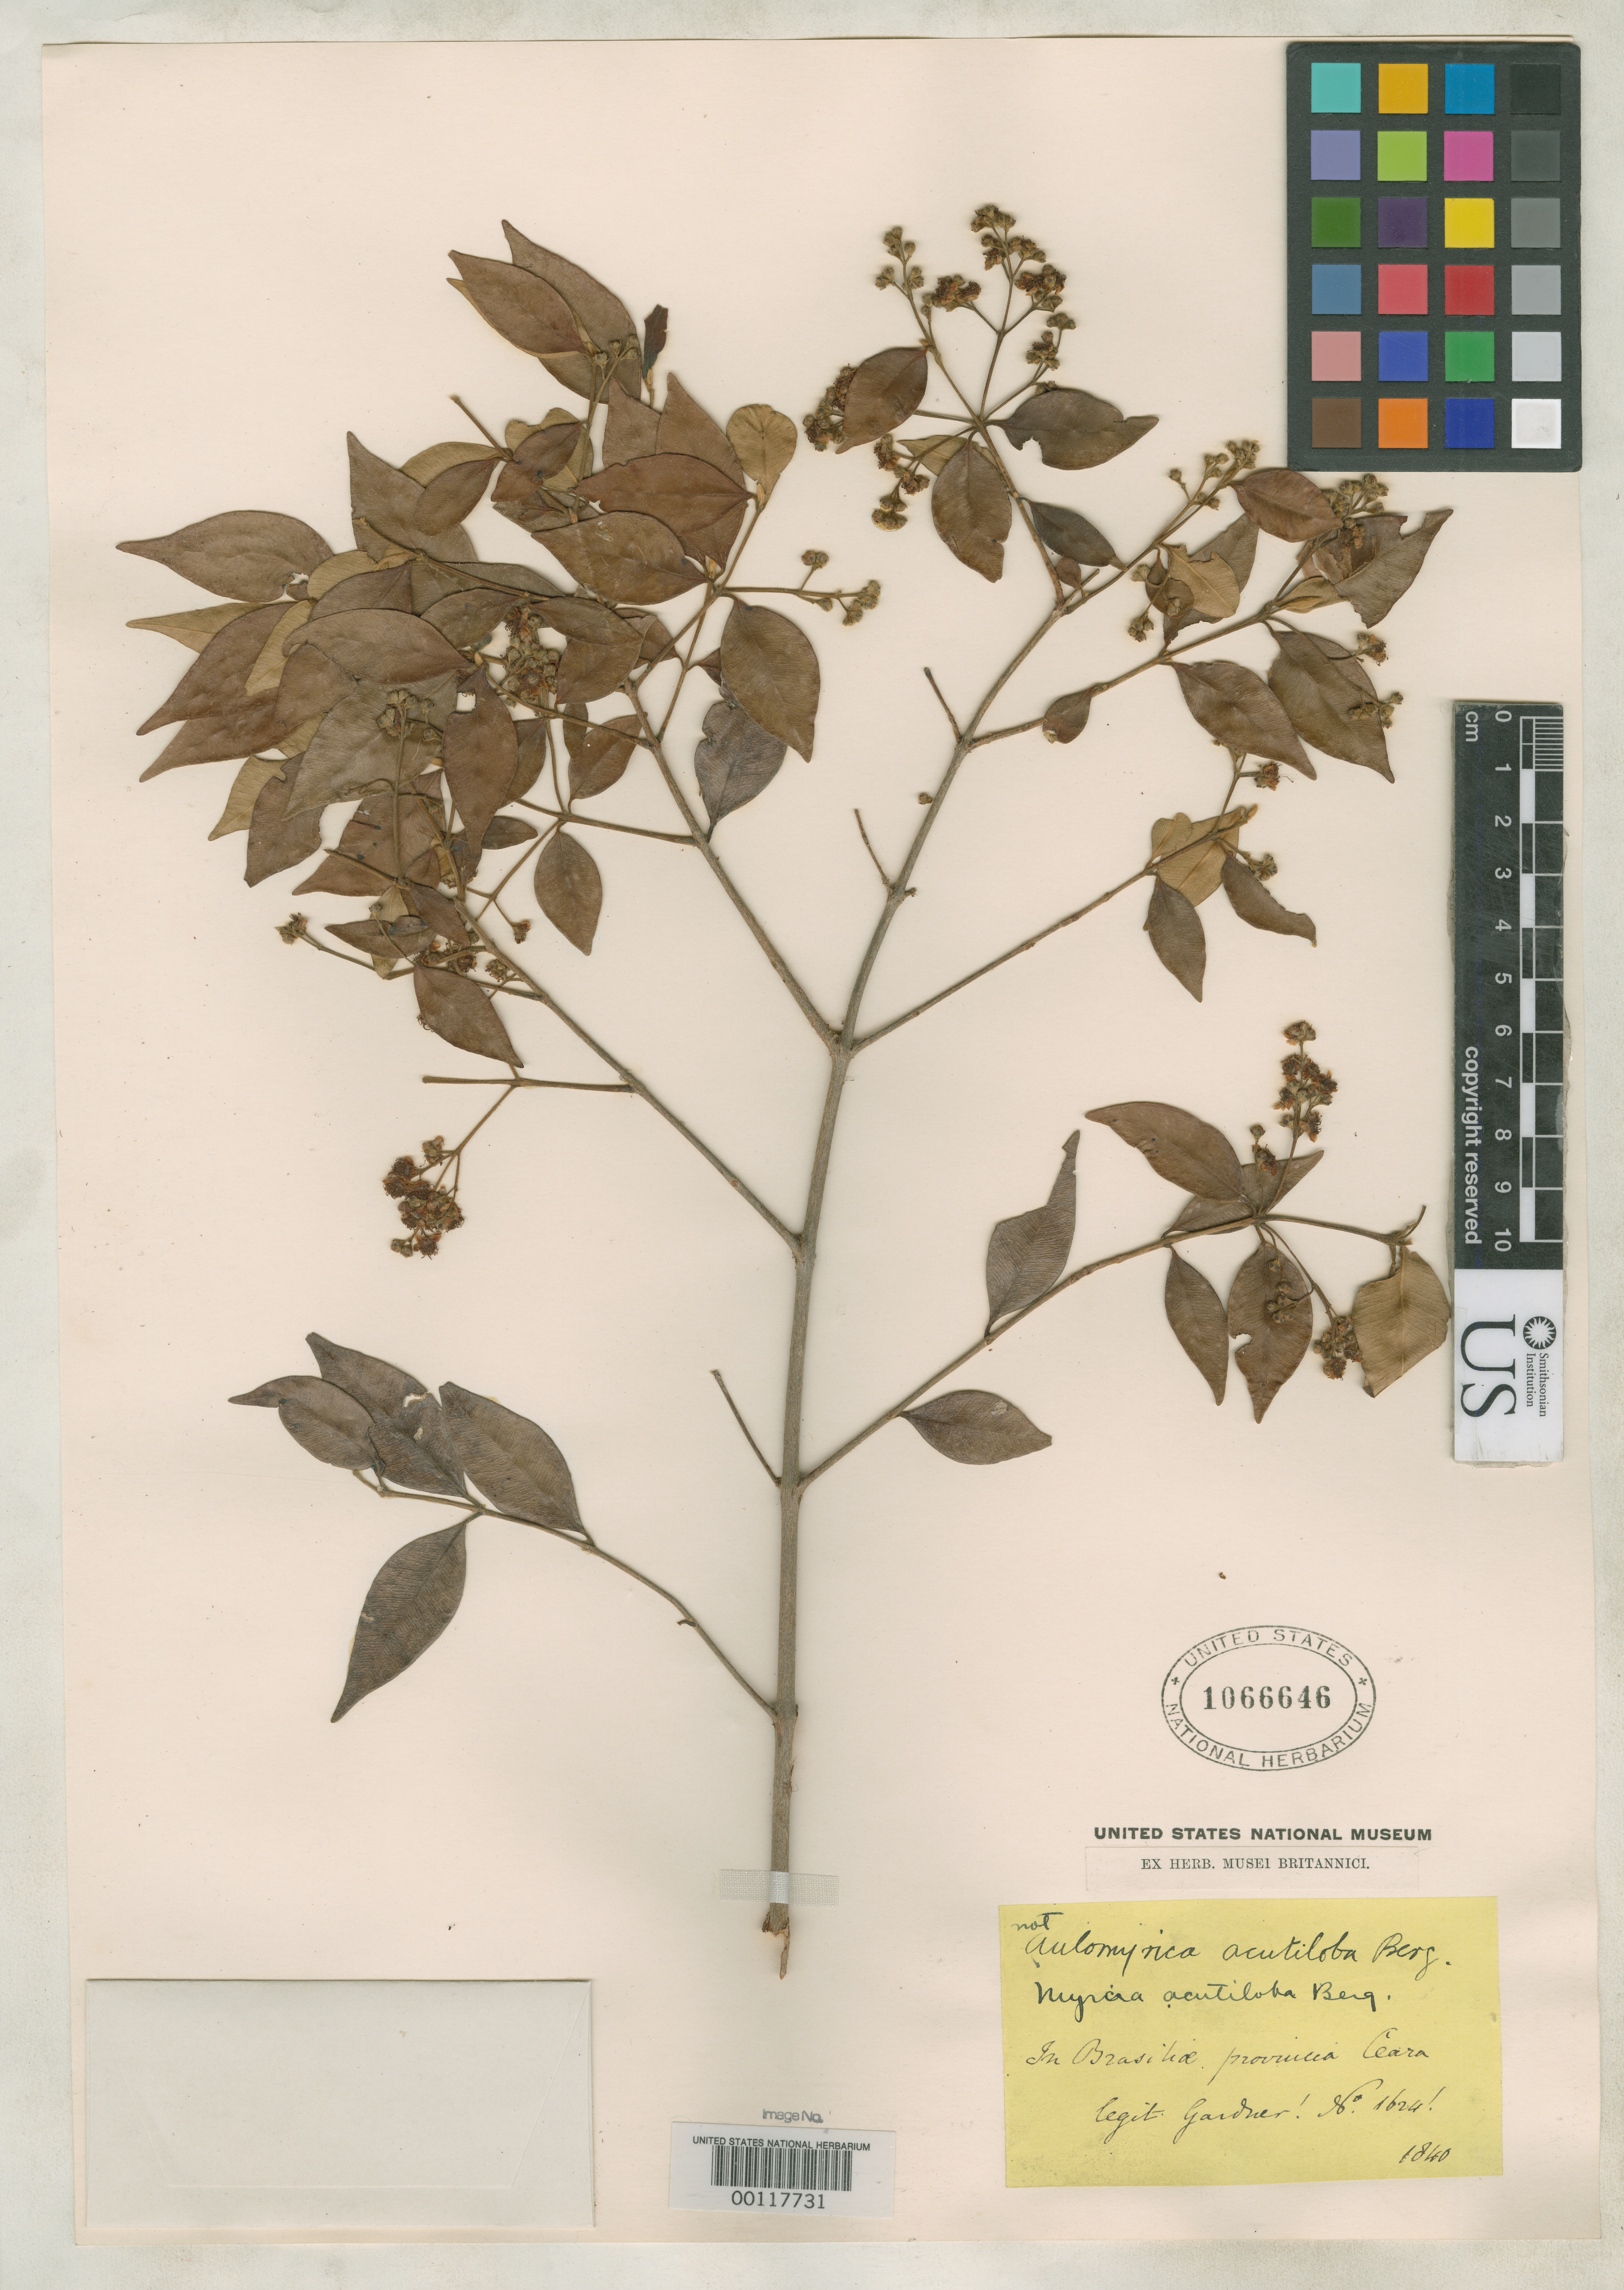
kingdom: Plantae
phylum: Tracheophyta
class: Magnoliopsida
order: Myrtales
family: Myrtaceae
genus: Myrcia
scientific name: Myrcia acutiloba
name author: O. Berg in Mart.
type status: Type Fragment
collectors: G. Gardner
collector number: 1624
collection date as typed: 1840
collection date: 1840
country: Brazil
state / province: Ceará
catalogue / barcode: US 1066646